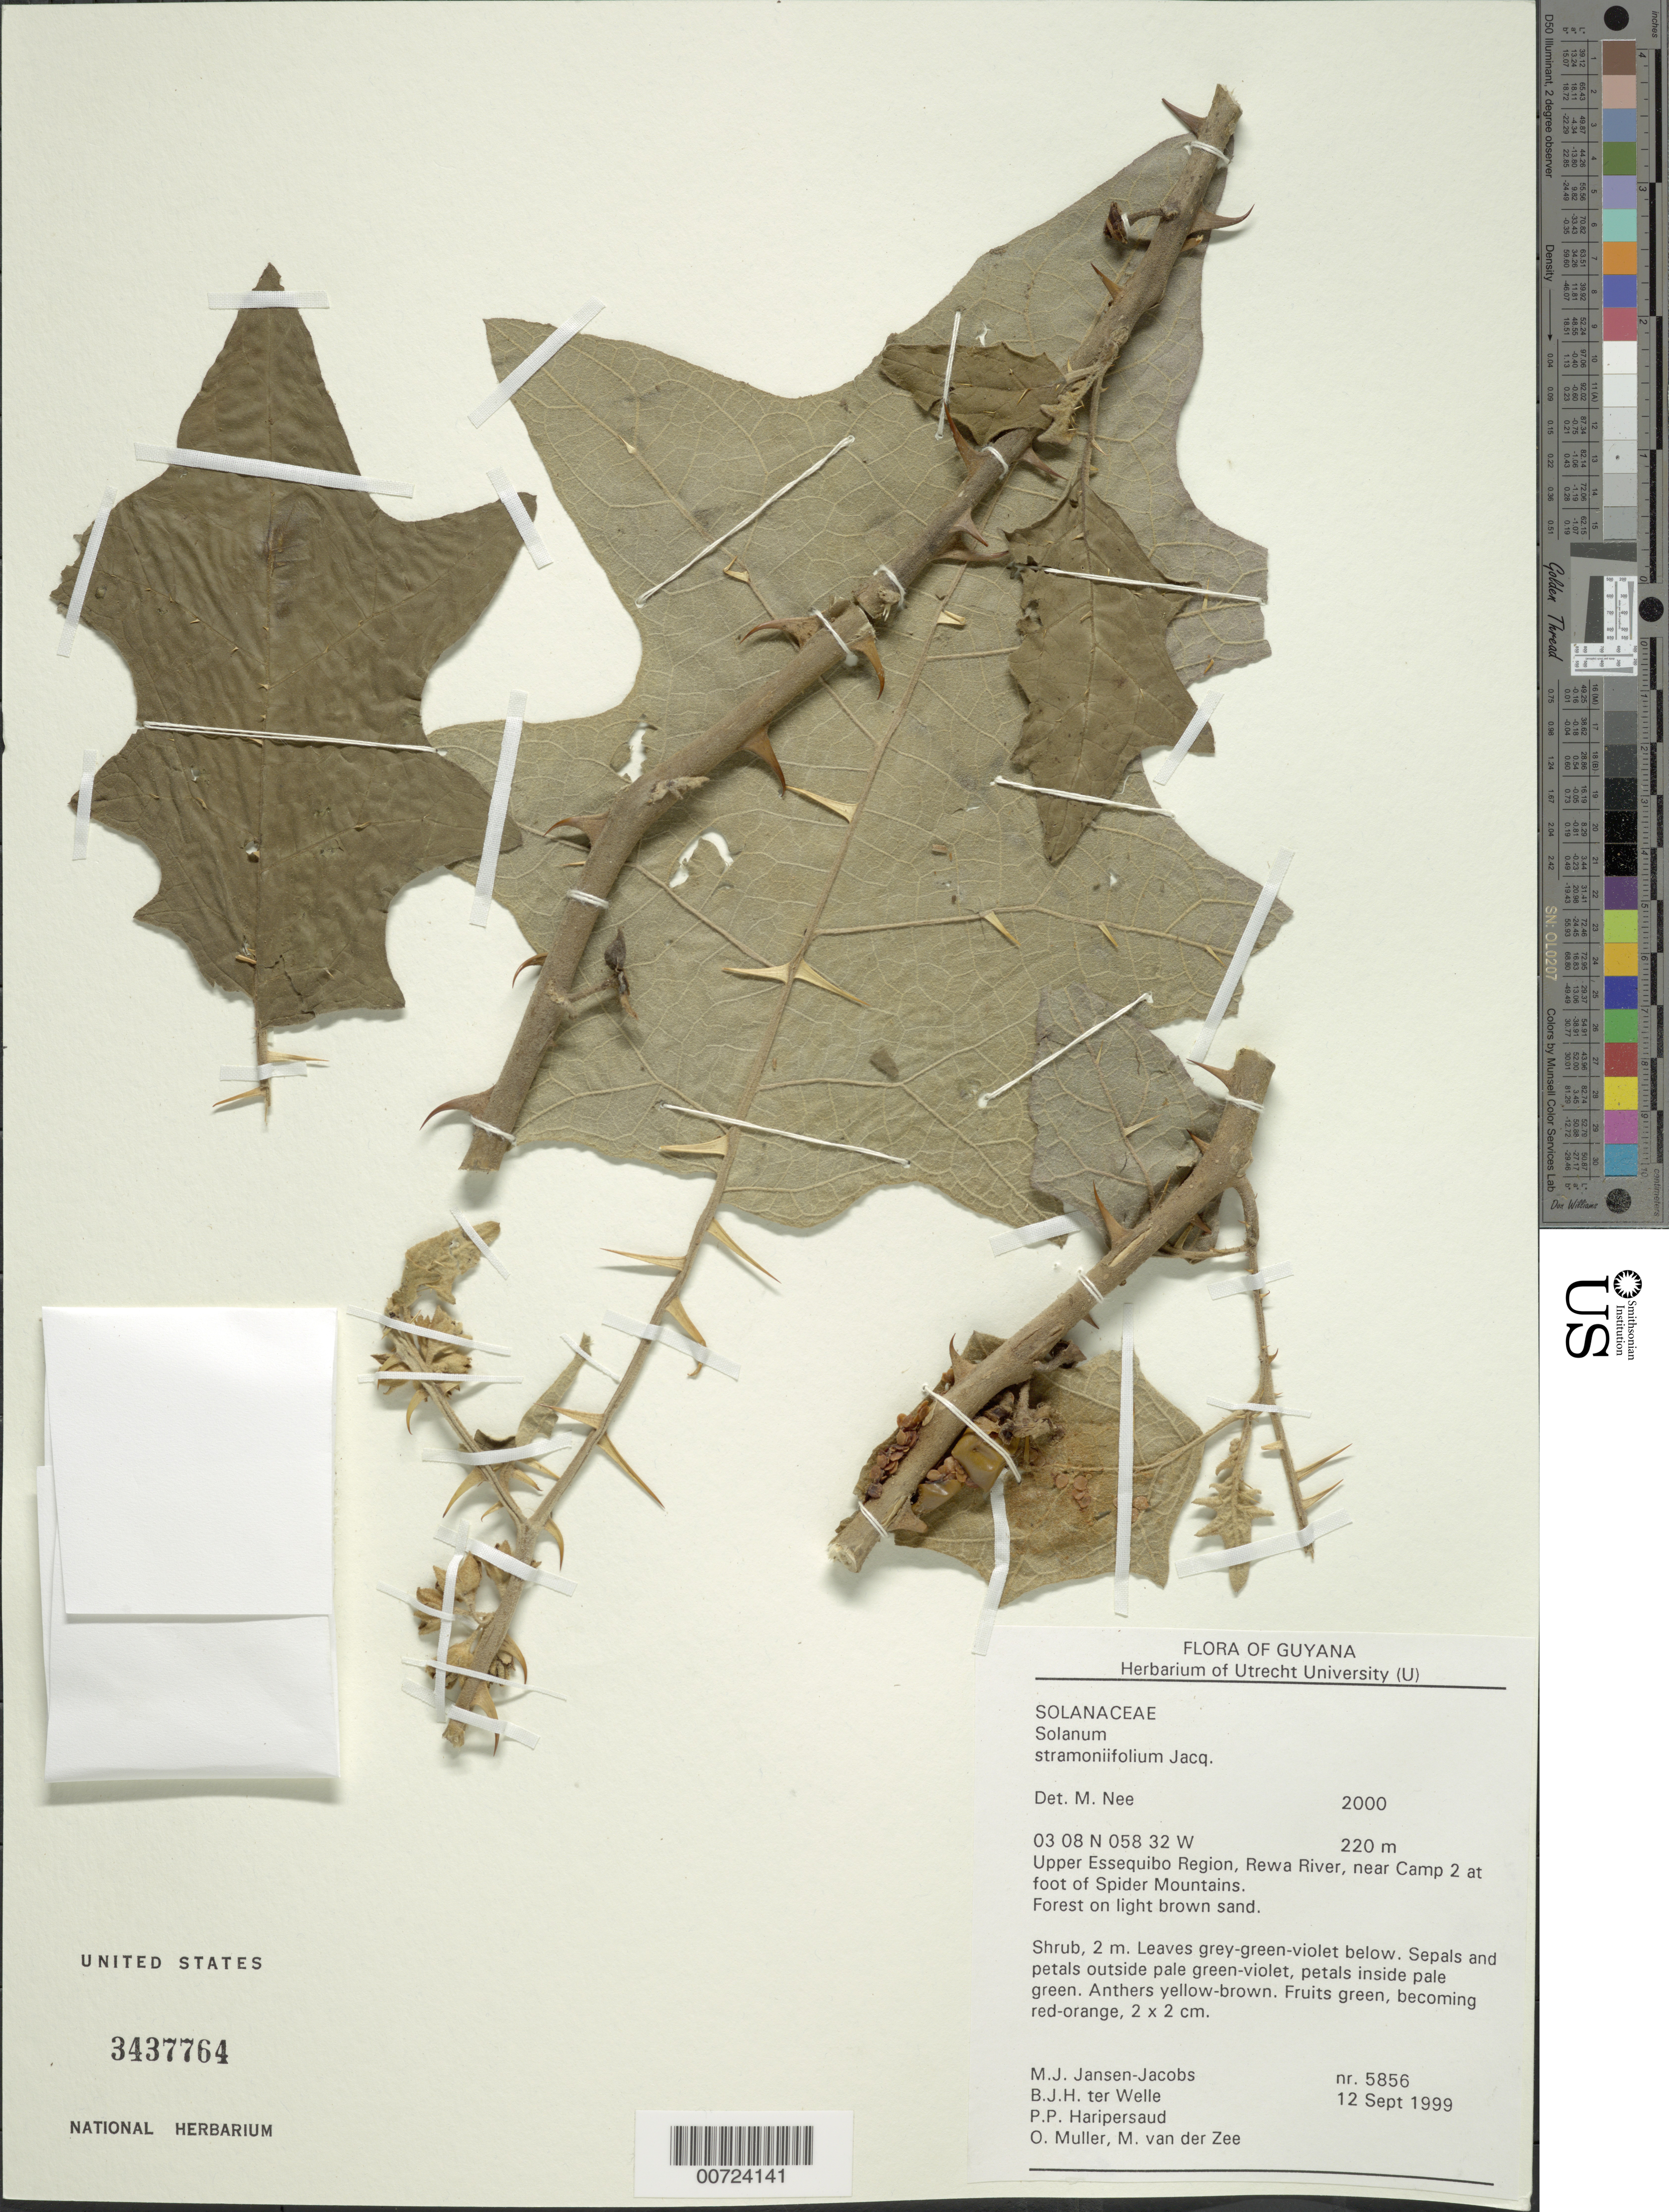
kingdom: Plantae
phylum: Tracheophyta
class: Magnoliopsida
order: Solanales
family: Solanaceae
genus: Solanum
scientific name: Solanum stramoniifolium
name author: Jacq.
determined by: Nee, Michael H.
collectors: M. J. Jansen-Jacobs, B. Welle, P. Haripersaud, O. Muller & M. van der Zee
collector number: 5856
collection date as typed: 9 Sep 1999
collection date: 1999-09-09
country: Guyana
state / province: U. Takutu-U. Essequibo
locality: Rewa River, at foot of Spider Mtns., near camp 2, Upper Essequibo Region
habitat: Forest on light brown sand.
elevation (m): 220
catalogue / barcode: US 3437764